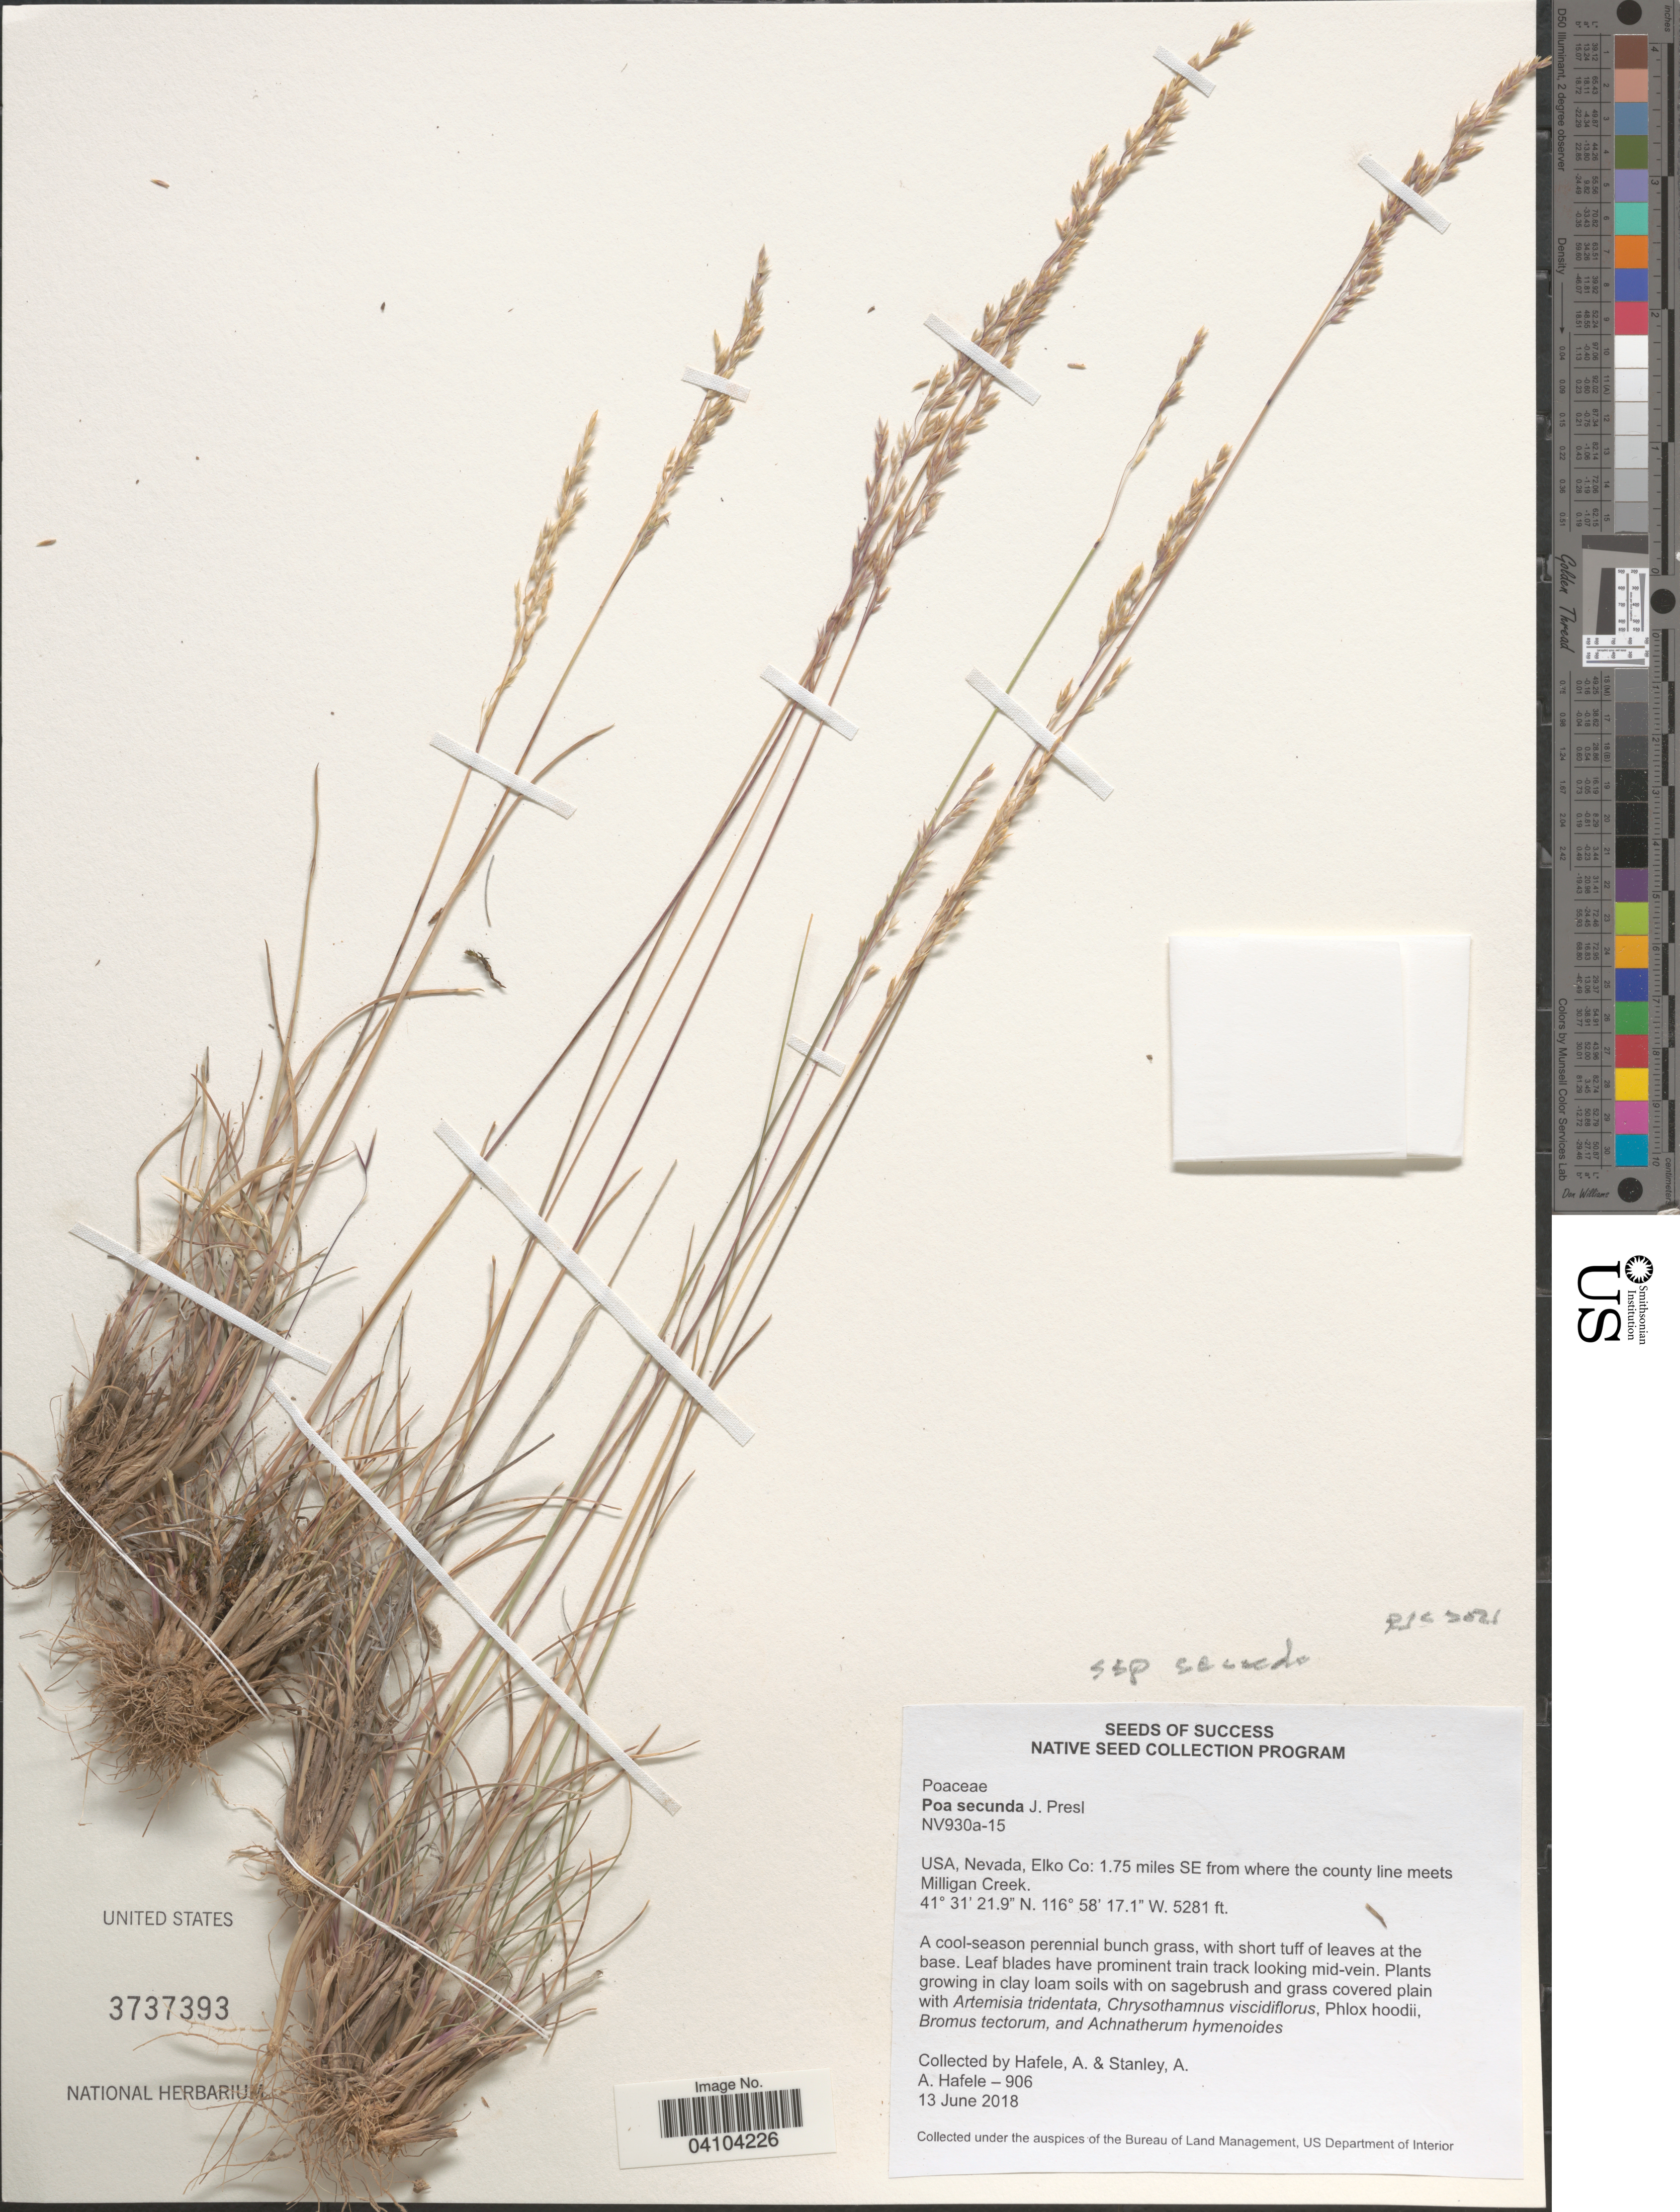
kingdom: Plantae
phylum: Tracheophyta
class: Liliopsida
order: Poales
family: Poaceae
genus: Poa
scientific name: Poa secunda subsp. secunda var. secunda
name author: J. Presl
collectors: A. Hafele & A. Stanley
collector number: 906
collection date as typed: Transcribed d/m/y: 13/6/2018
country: United States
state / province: Nevada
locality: Elko Co: 1.75 miles SE from where the county line meets Milligan Creek.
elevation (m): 1610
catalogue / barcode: US 3737393